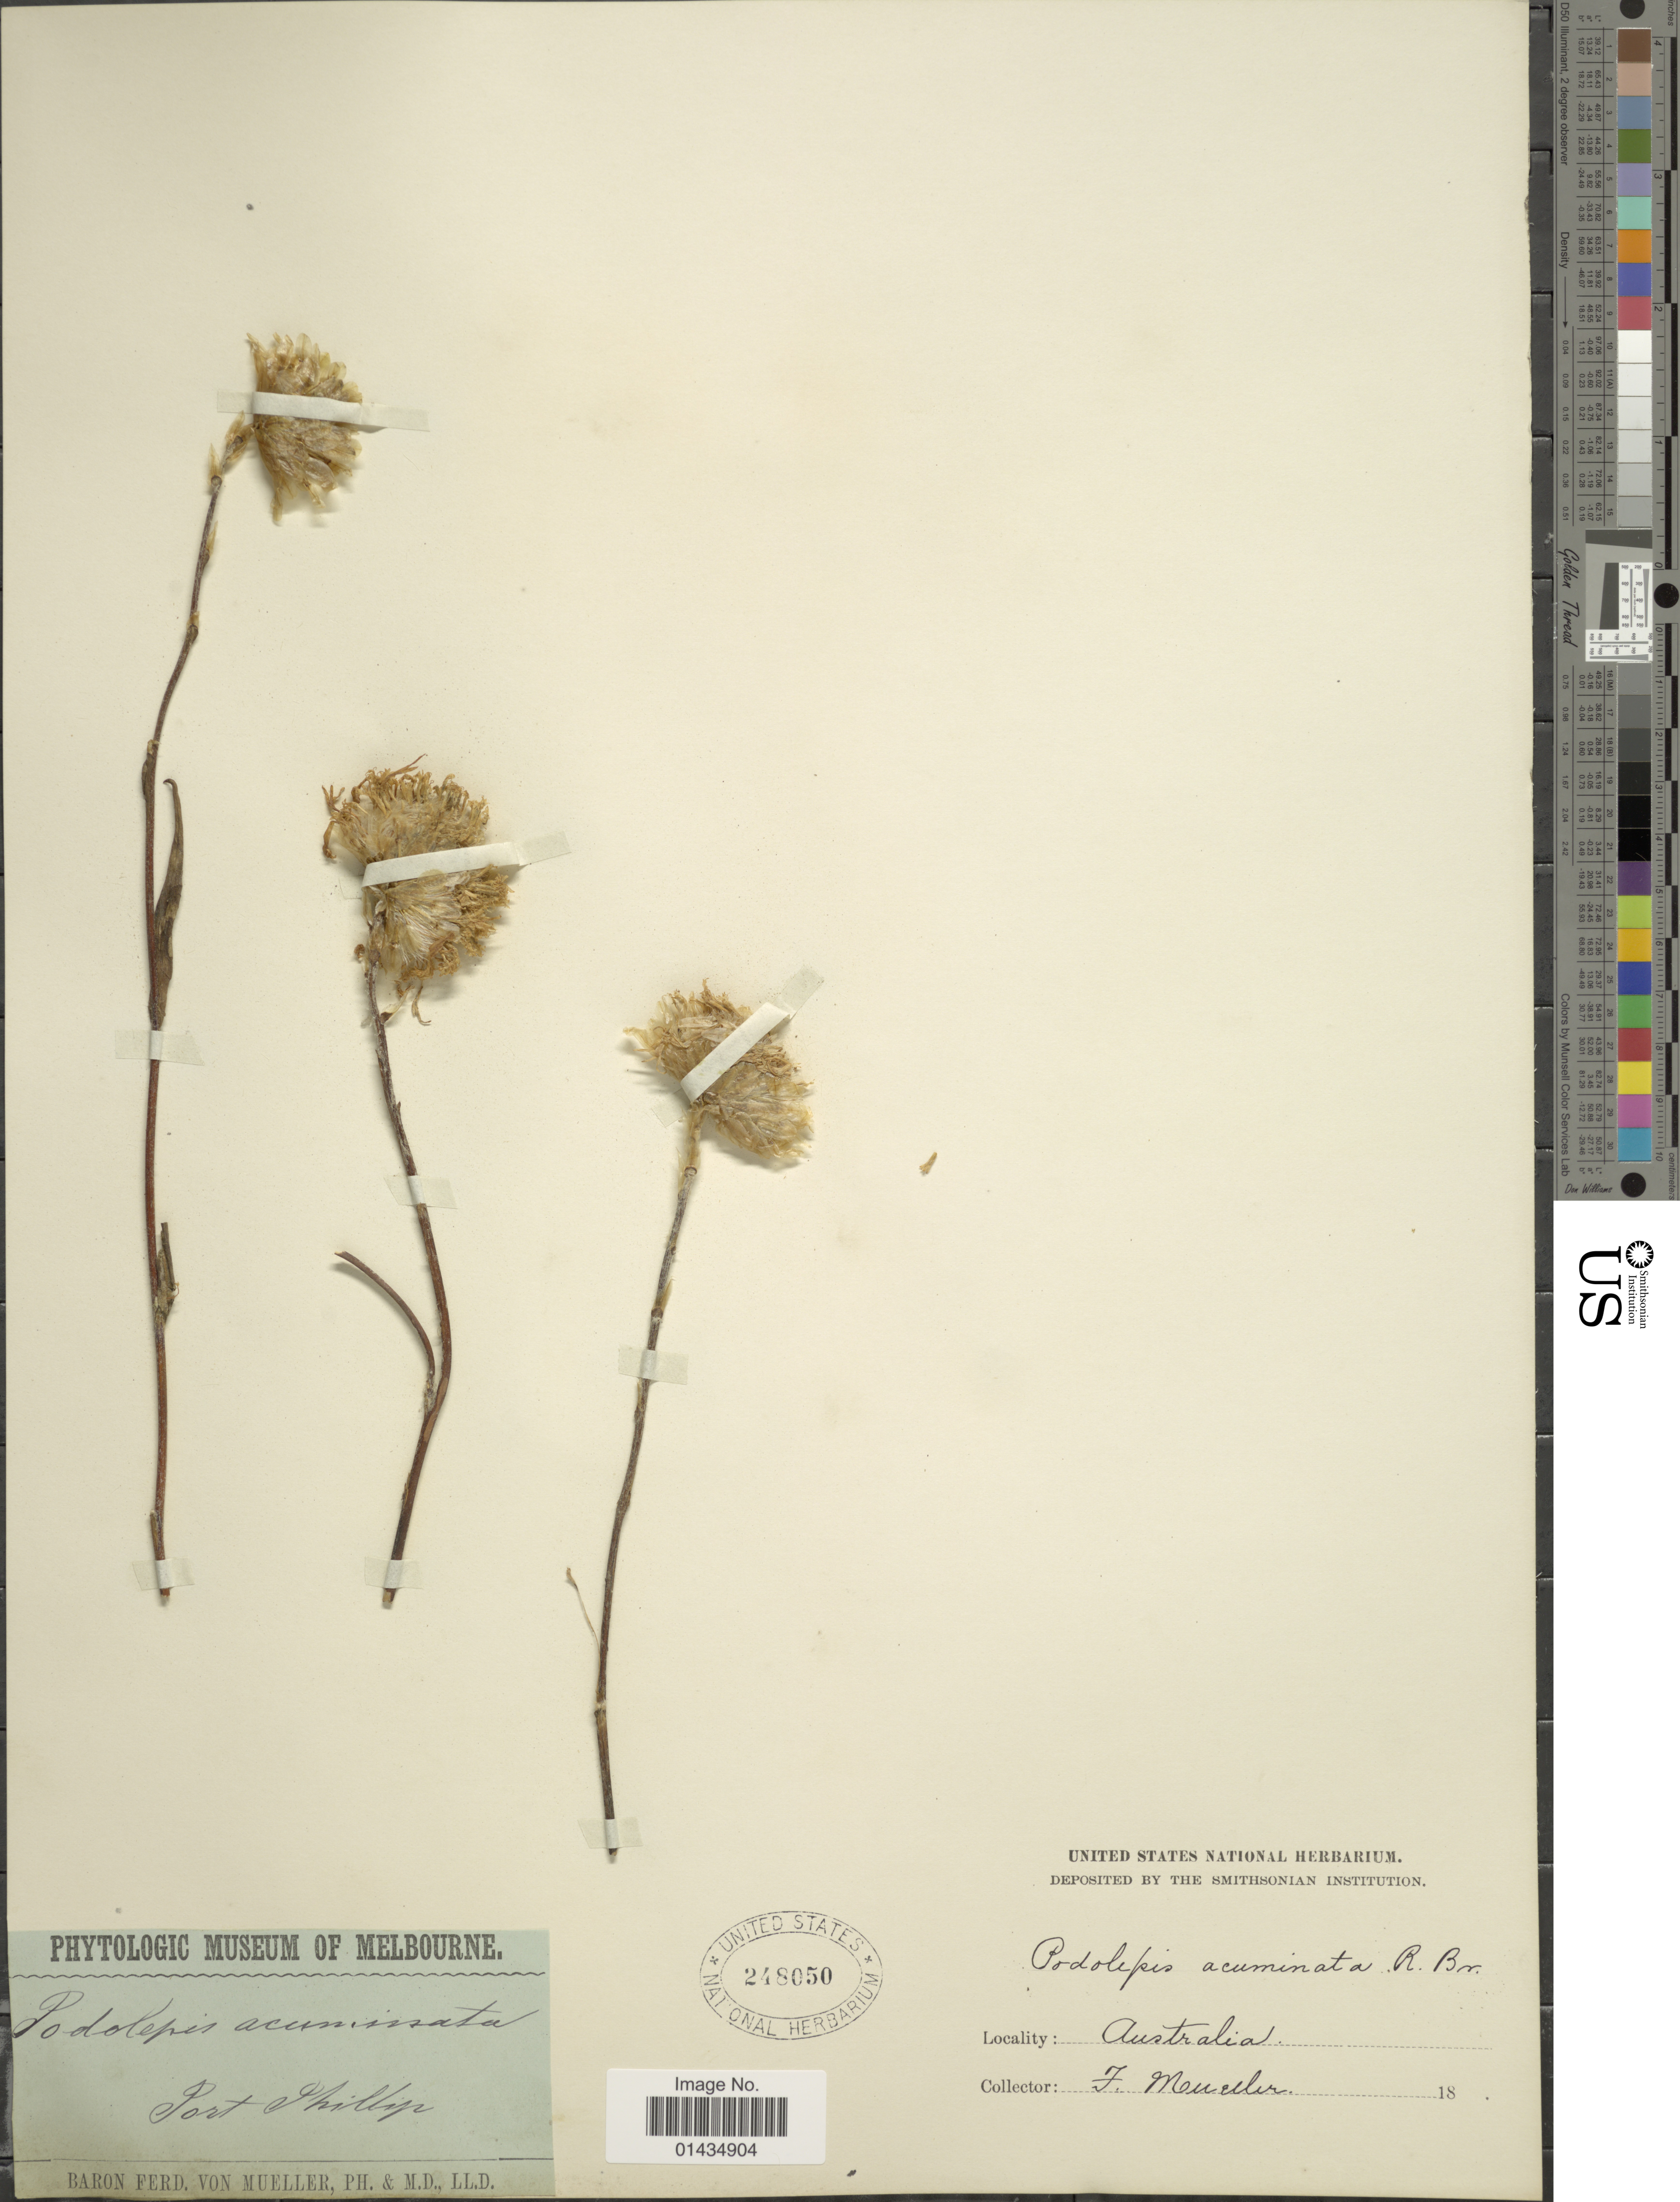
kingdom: Plantae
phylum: Tracheophyta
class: Magnoliopsida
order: Asterales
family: Asteraceae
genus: Podolepis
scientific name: Podolepis acuminata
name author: R. Br.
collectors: F. Mueller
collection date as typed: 18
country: Australia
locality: Port Phillip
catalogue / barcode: US 248050